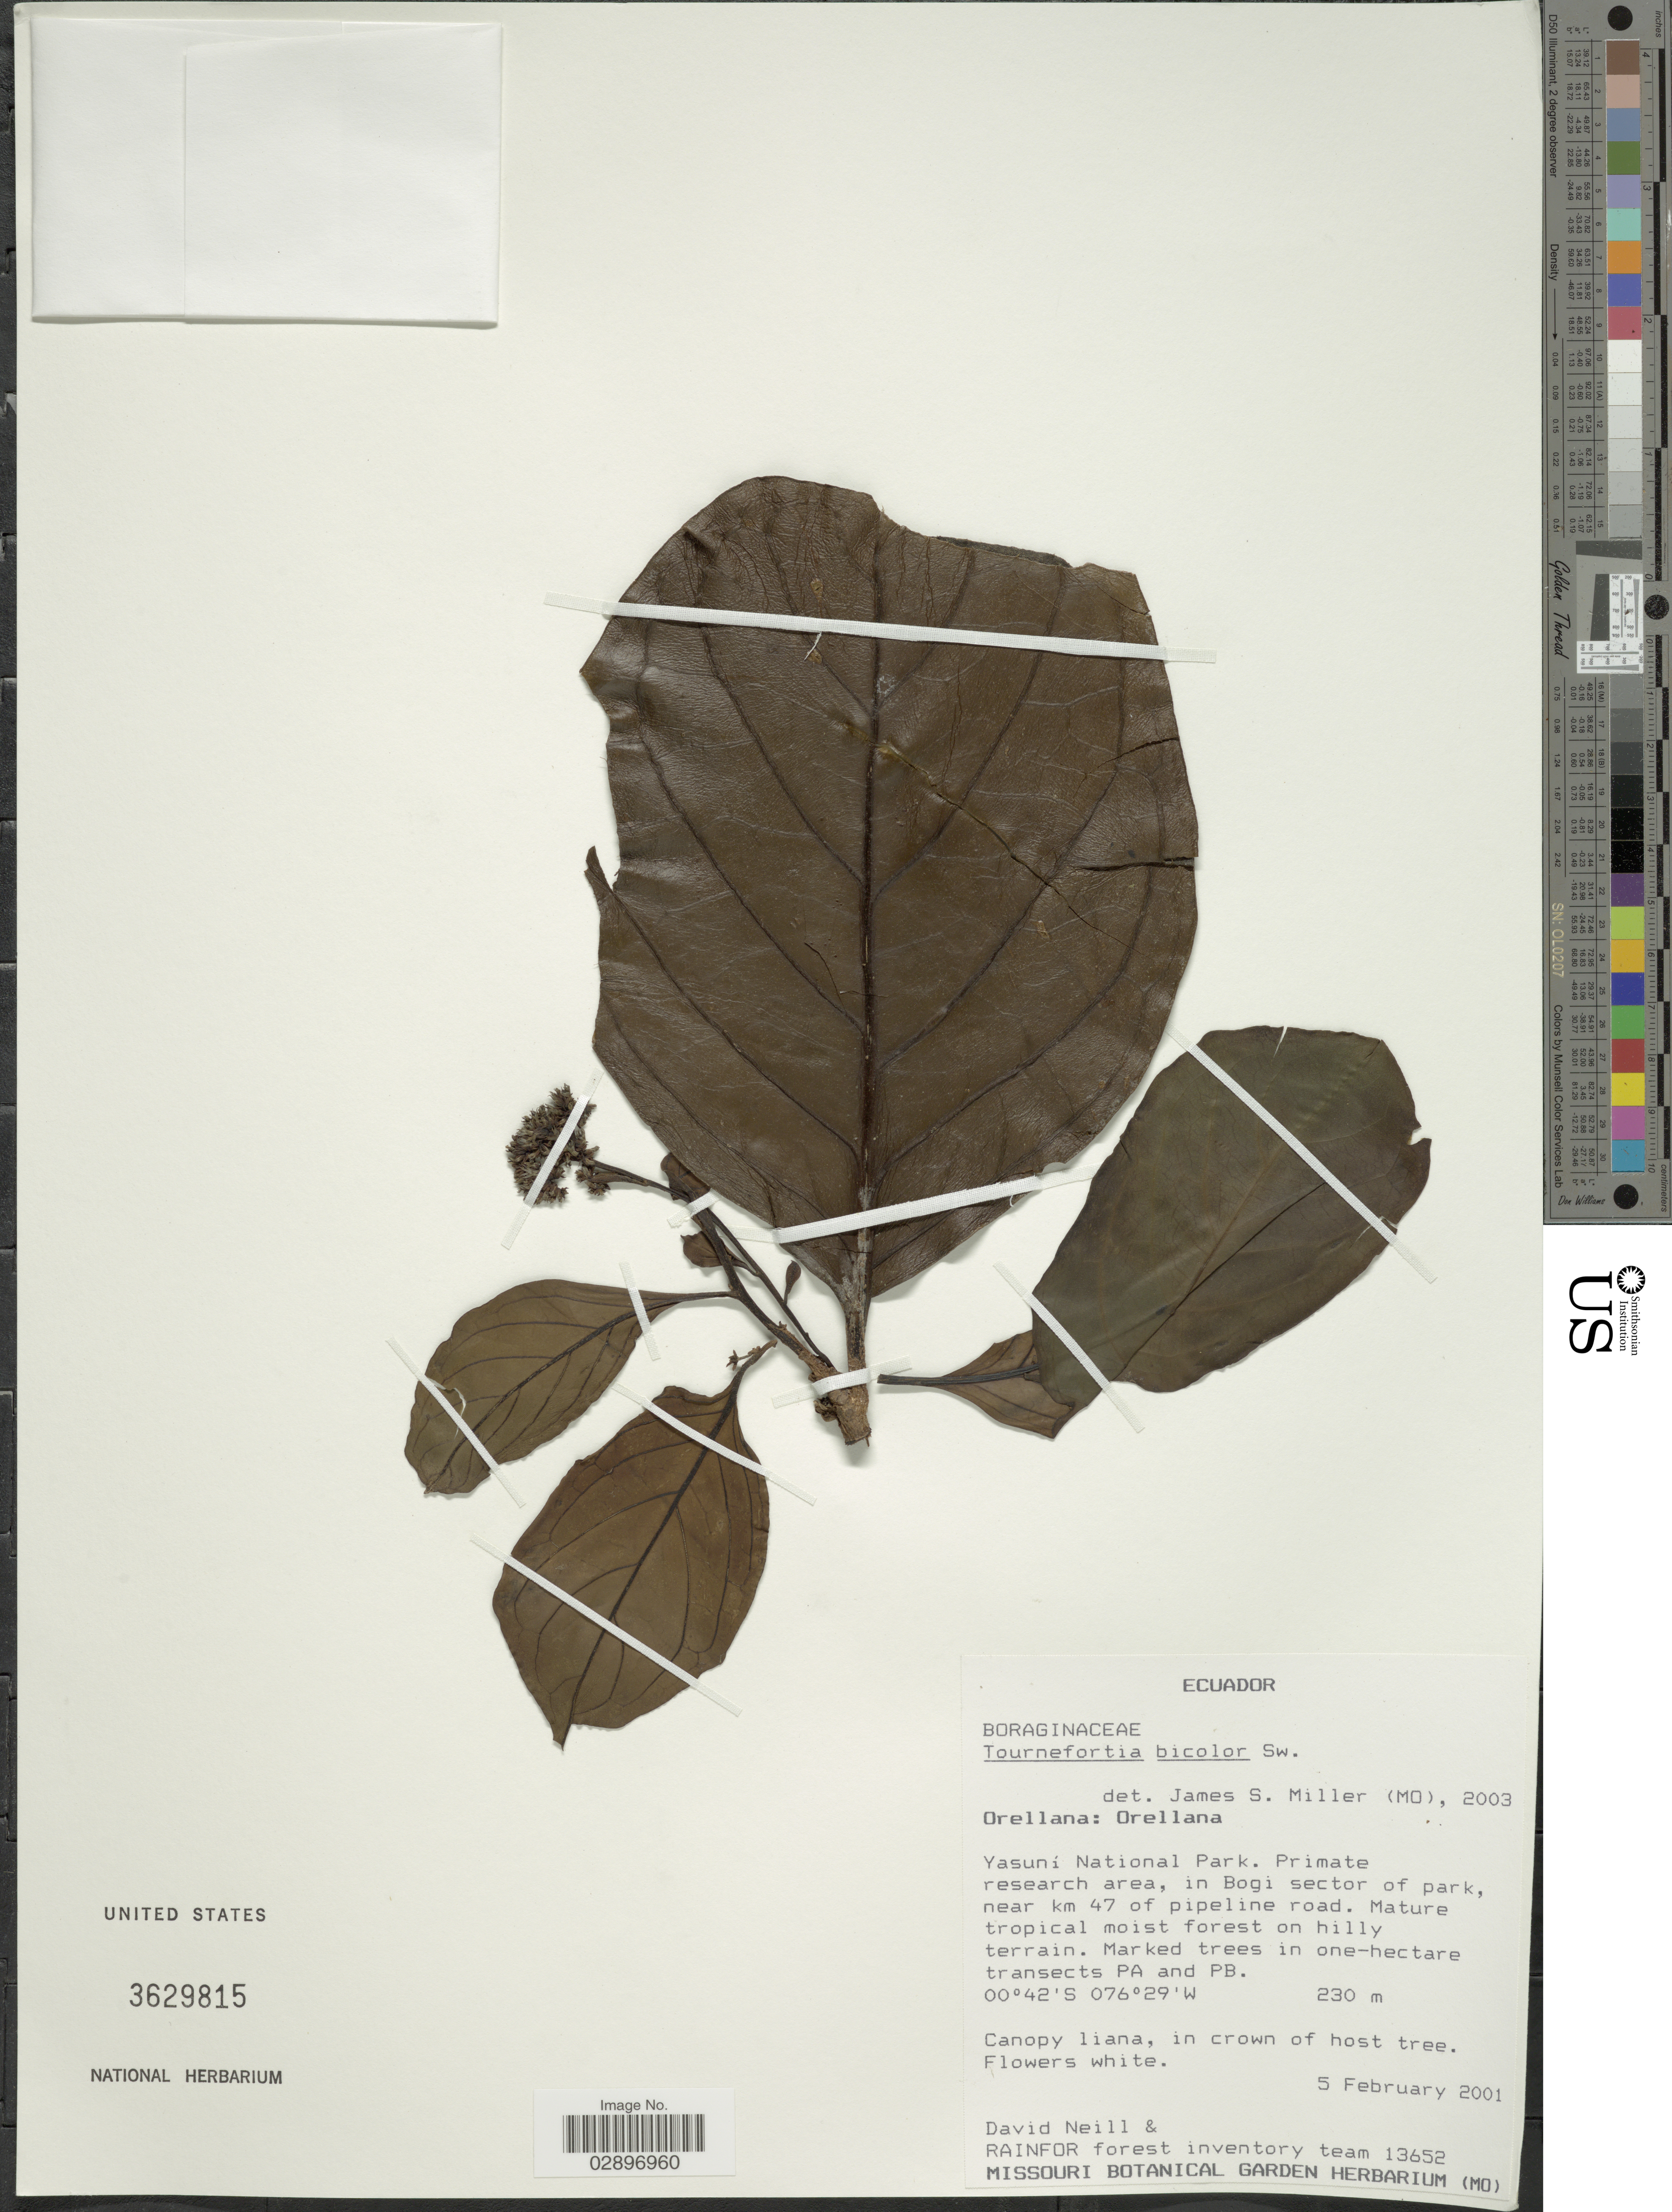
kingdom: Plantae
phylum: Tracheophyta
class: Magnoliopsida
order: Boraginales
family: Heliotropiaceae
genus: Tournefortia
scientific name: Tournefortia bicolor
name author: Sw.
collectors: D. Neill & RAINFOR forest inventory team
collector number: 13652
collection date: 2001-02-05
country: Ecuador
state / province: Orellana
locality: Yasuní National Park. Primate research area, in Bogi sector of park, near km 47 of pipeline road.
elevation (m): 230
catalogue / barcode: US 3629815